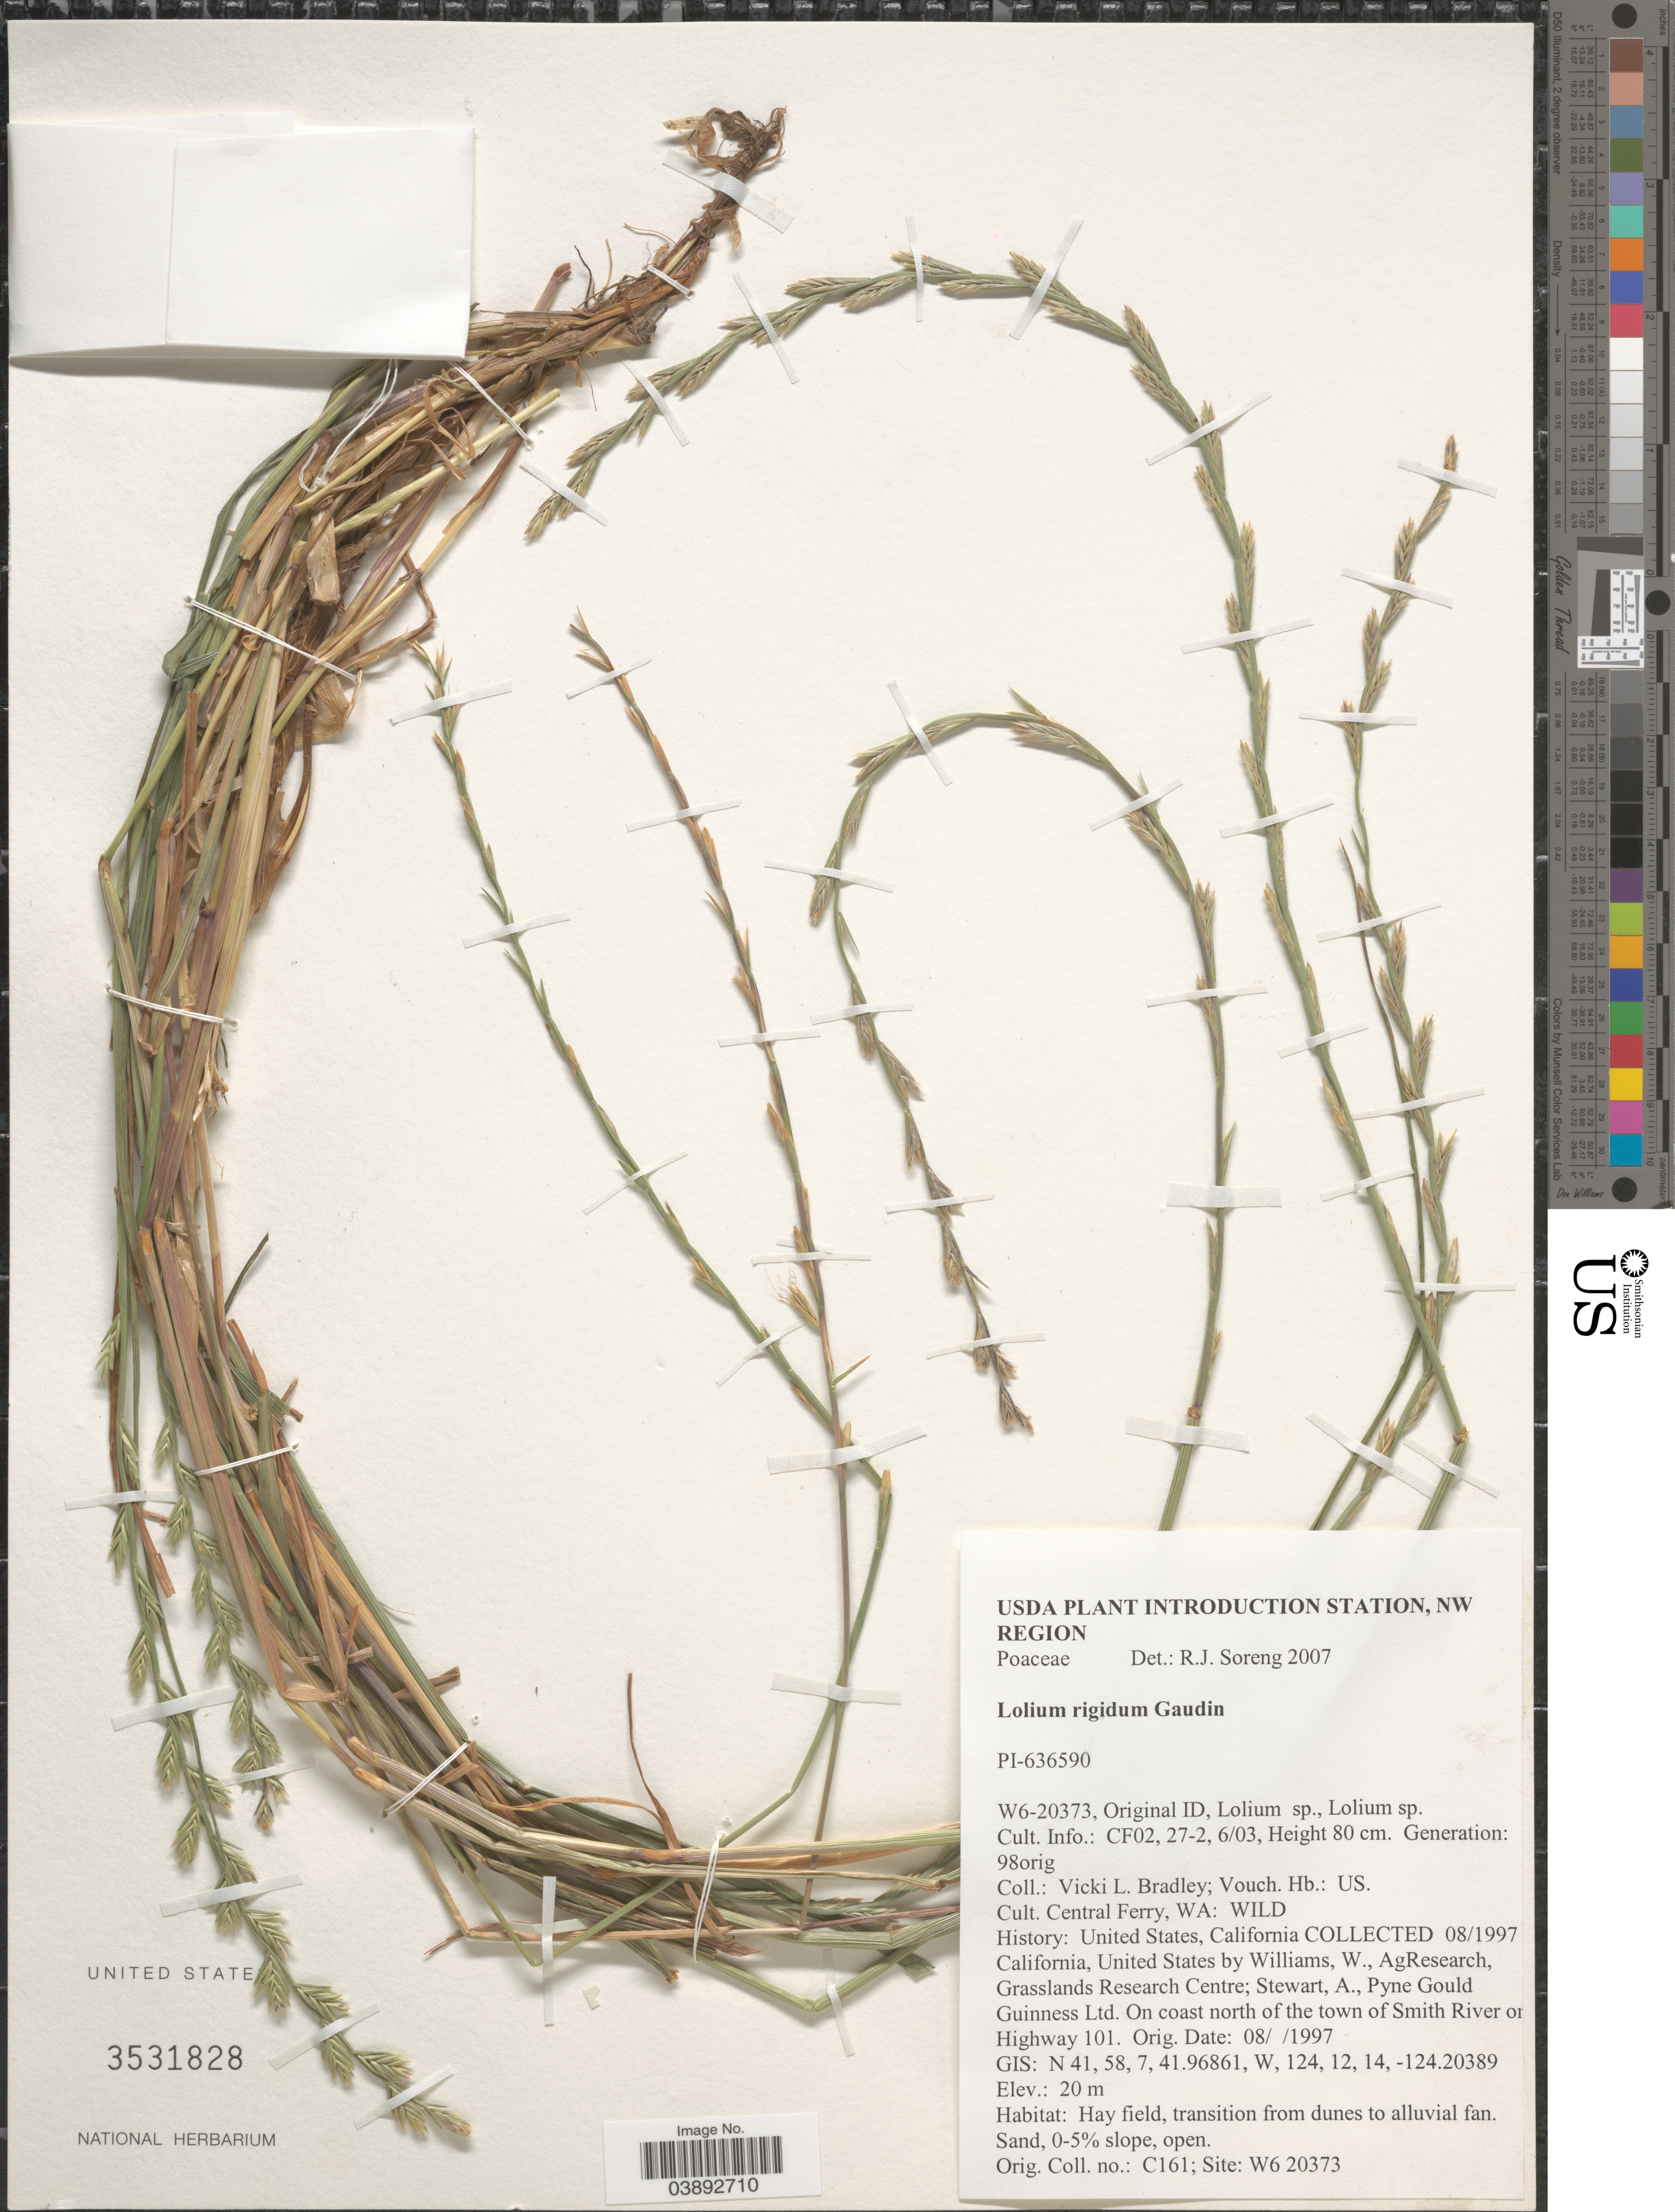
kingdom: Plantae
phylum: Tracheophyta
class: Liliopsida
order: Poales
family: Poaceae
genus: Lolium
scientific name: Lolium rigidum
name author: Gaudin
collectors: V. Bradley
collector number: PI-636590 ?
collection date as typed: Transcribed d/m/y: 27/2/3 to 27/6/3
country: United States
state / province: Washington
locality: USDA Plant Introduction Station. NW Region. Central Ferry.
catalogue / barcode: US 3531828